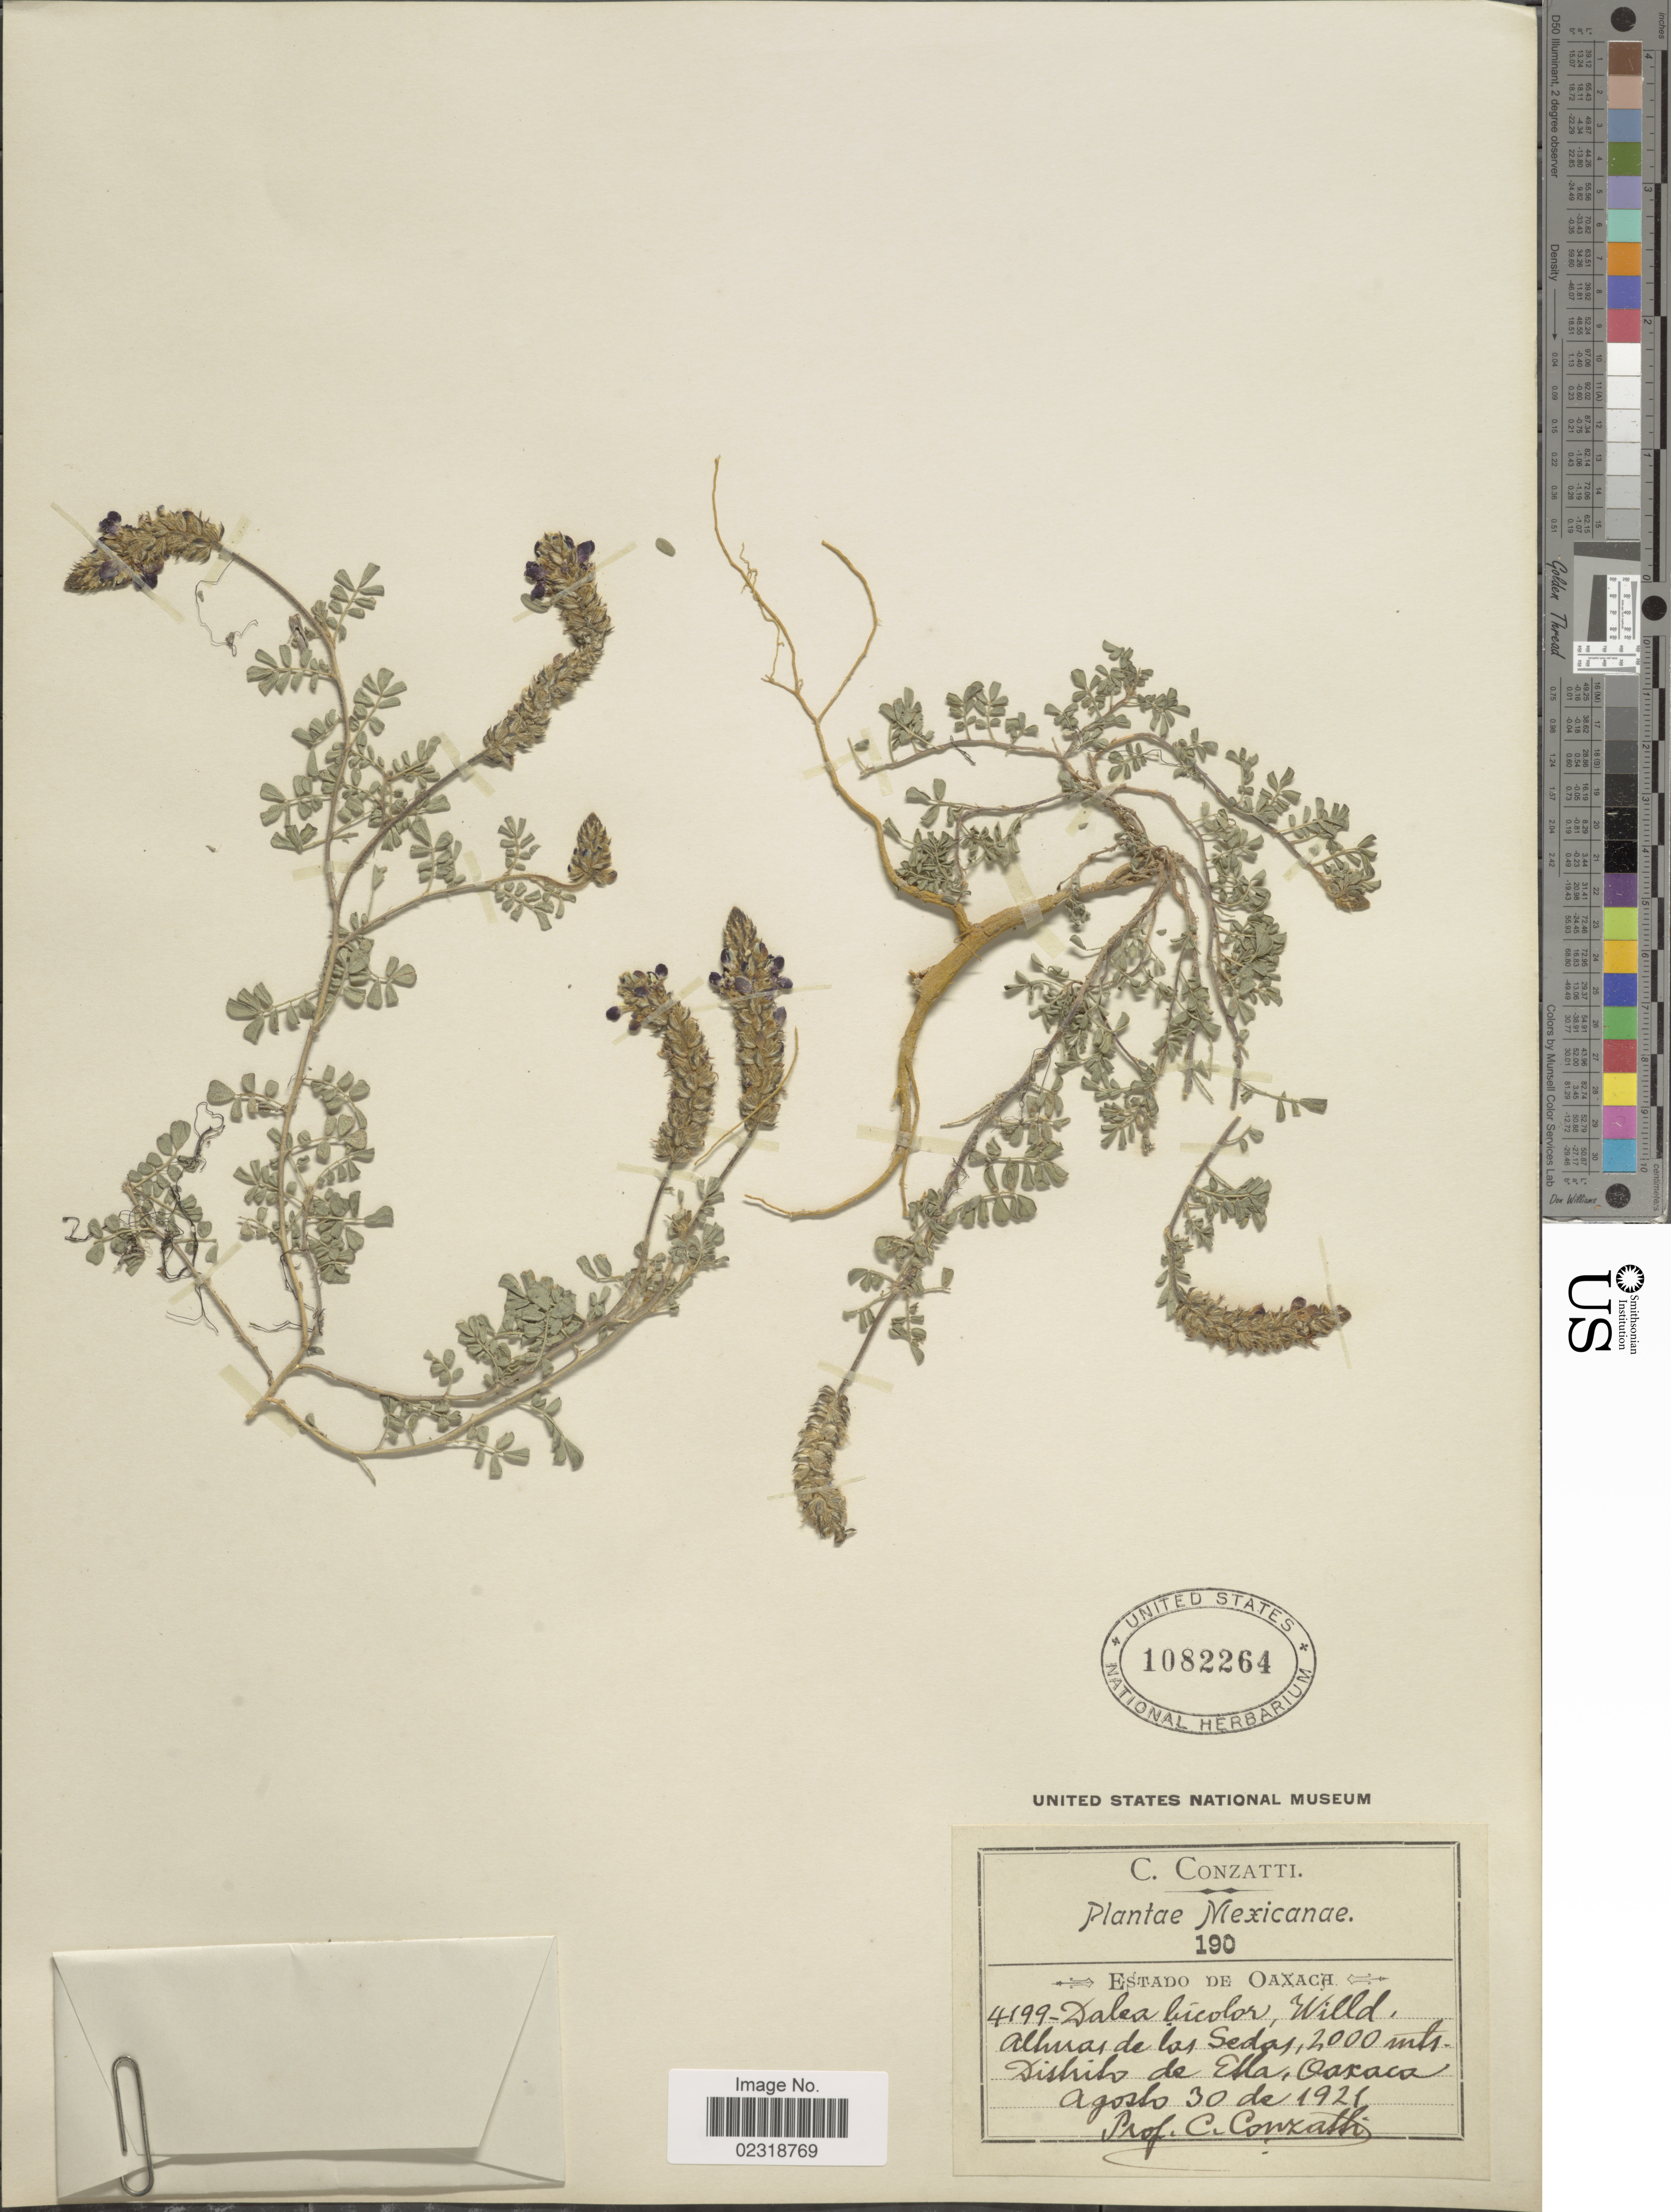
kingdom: Plantae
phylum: Tracheophyta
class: Magnoliopsida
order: Fabales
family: Fabaceae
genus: Dalea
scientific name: Dalea bicolor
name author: Humb. & Bonpl. ex Willd.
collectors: C. Conzatti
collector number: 4199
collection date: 1921-08-30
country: Mexico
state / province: Oaxaca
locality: Alhuas de las Sedas, Distrito de Ella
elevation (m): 2000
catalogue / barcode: US 1082264